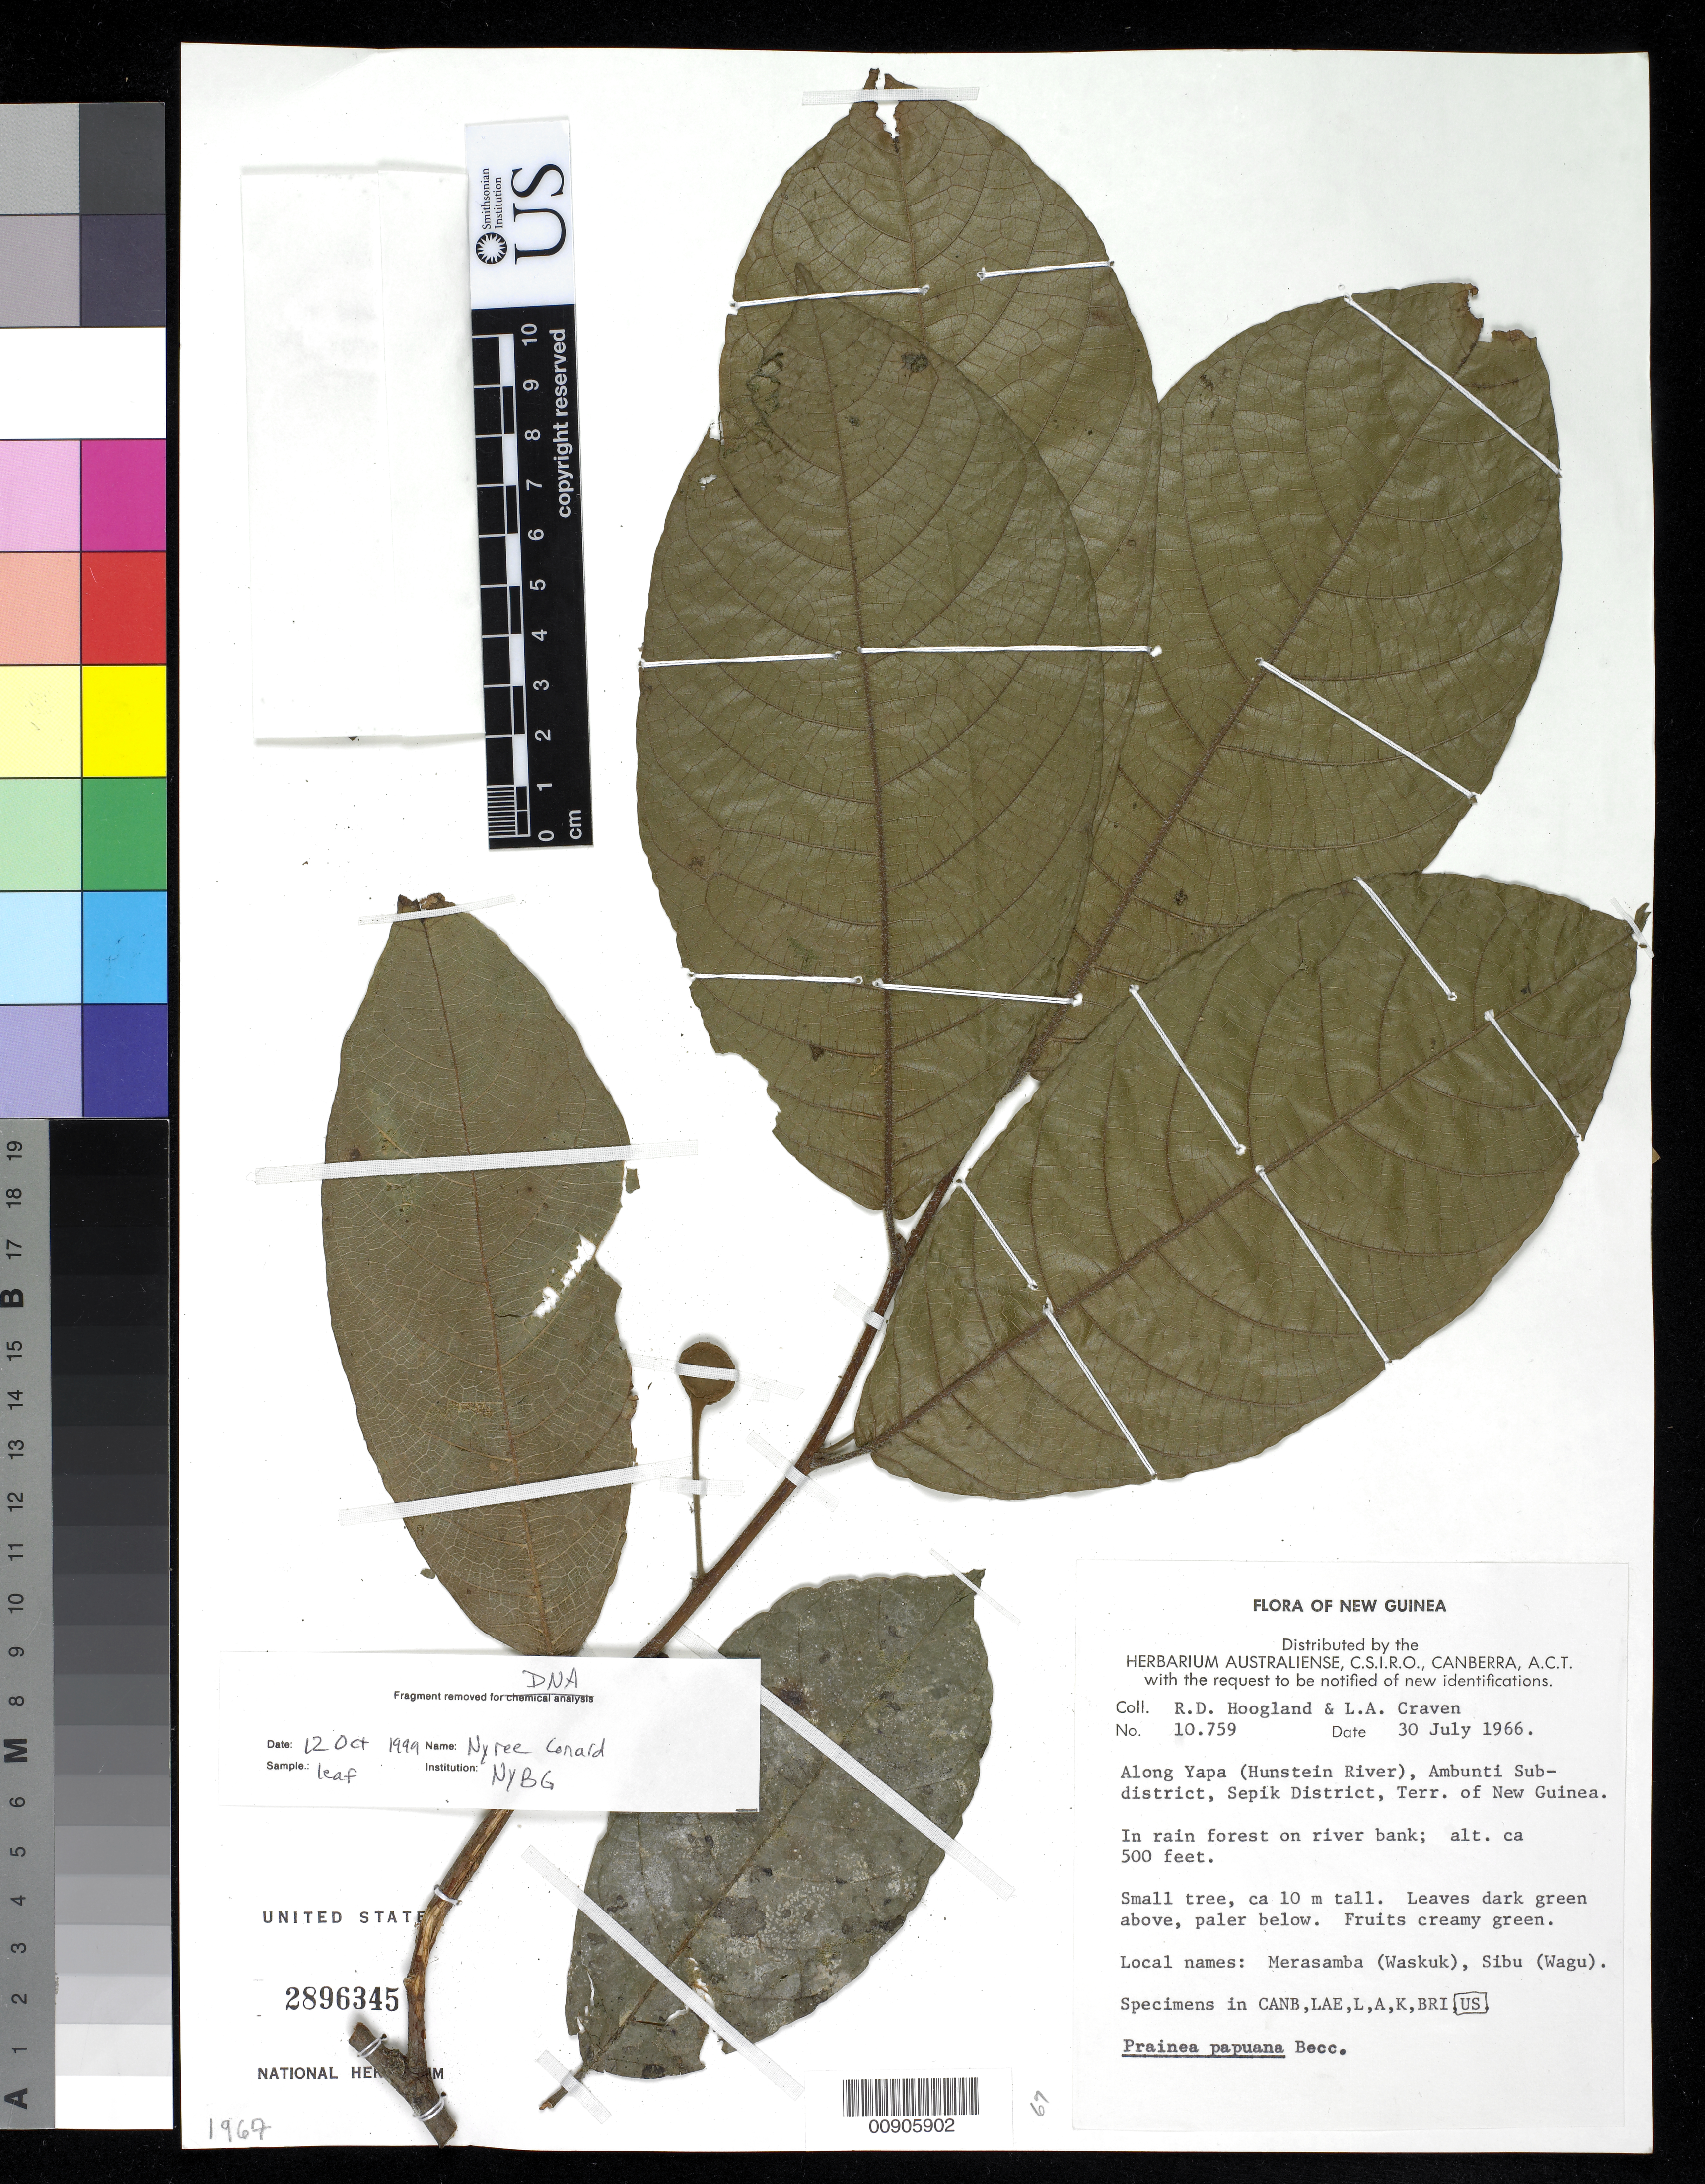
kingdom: Plantae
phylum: Tracheophyta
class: Magnoliopsida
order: Rosales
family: Moraceae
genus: Prainea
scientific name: Prainea papuana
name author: Becc.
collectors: R. D. Hoogland & L. A. Craven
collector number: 10759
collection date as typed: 30 Jul 1966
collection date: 1966-07-30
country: Papua New Guinea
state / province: East Sepik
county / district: Ambunti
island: New Guinea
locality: Along Yapa (Hunstein River), Ambunti Sub-district, Sepik District, Terr. Of New Guinea.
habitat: In rain forest on river bank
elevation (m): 152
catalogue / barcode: US 2896345